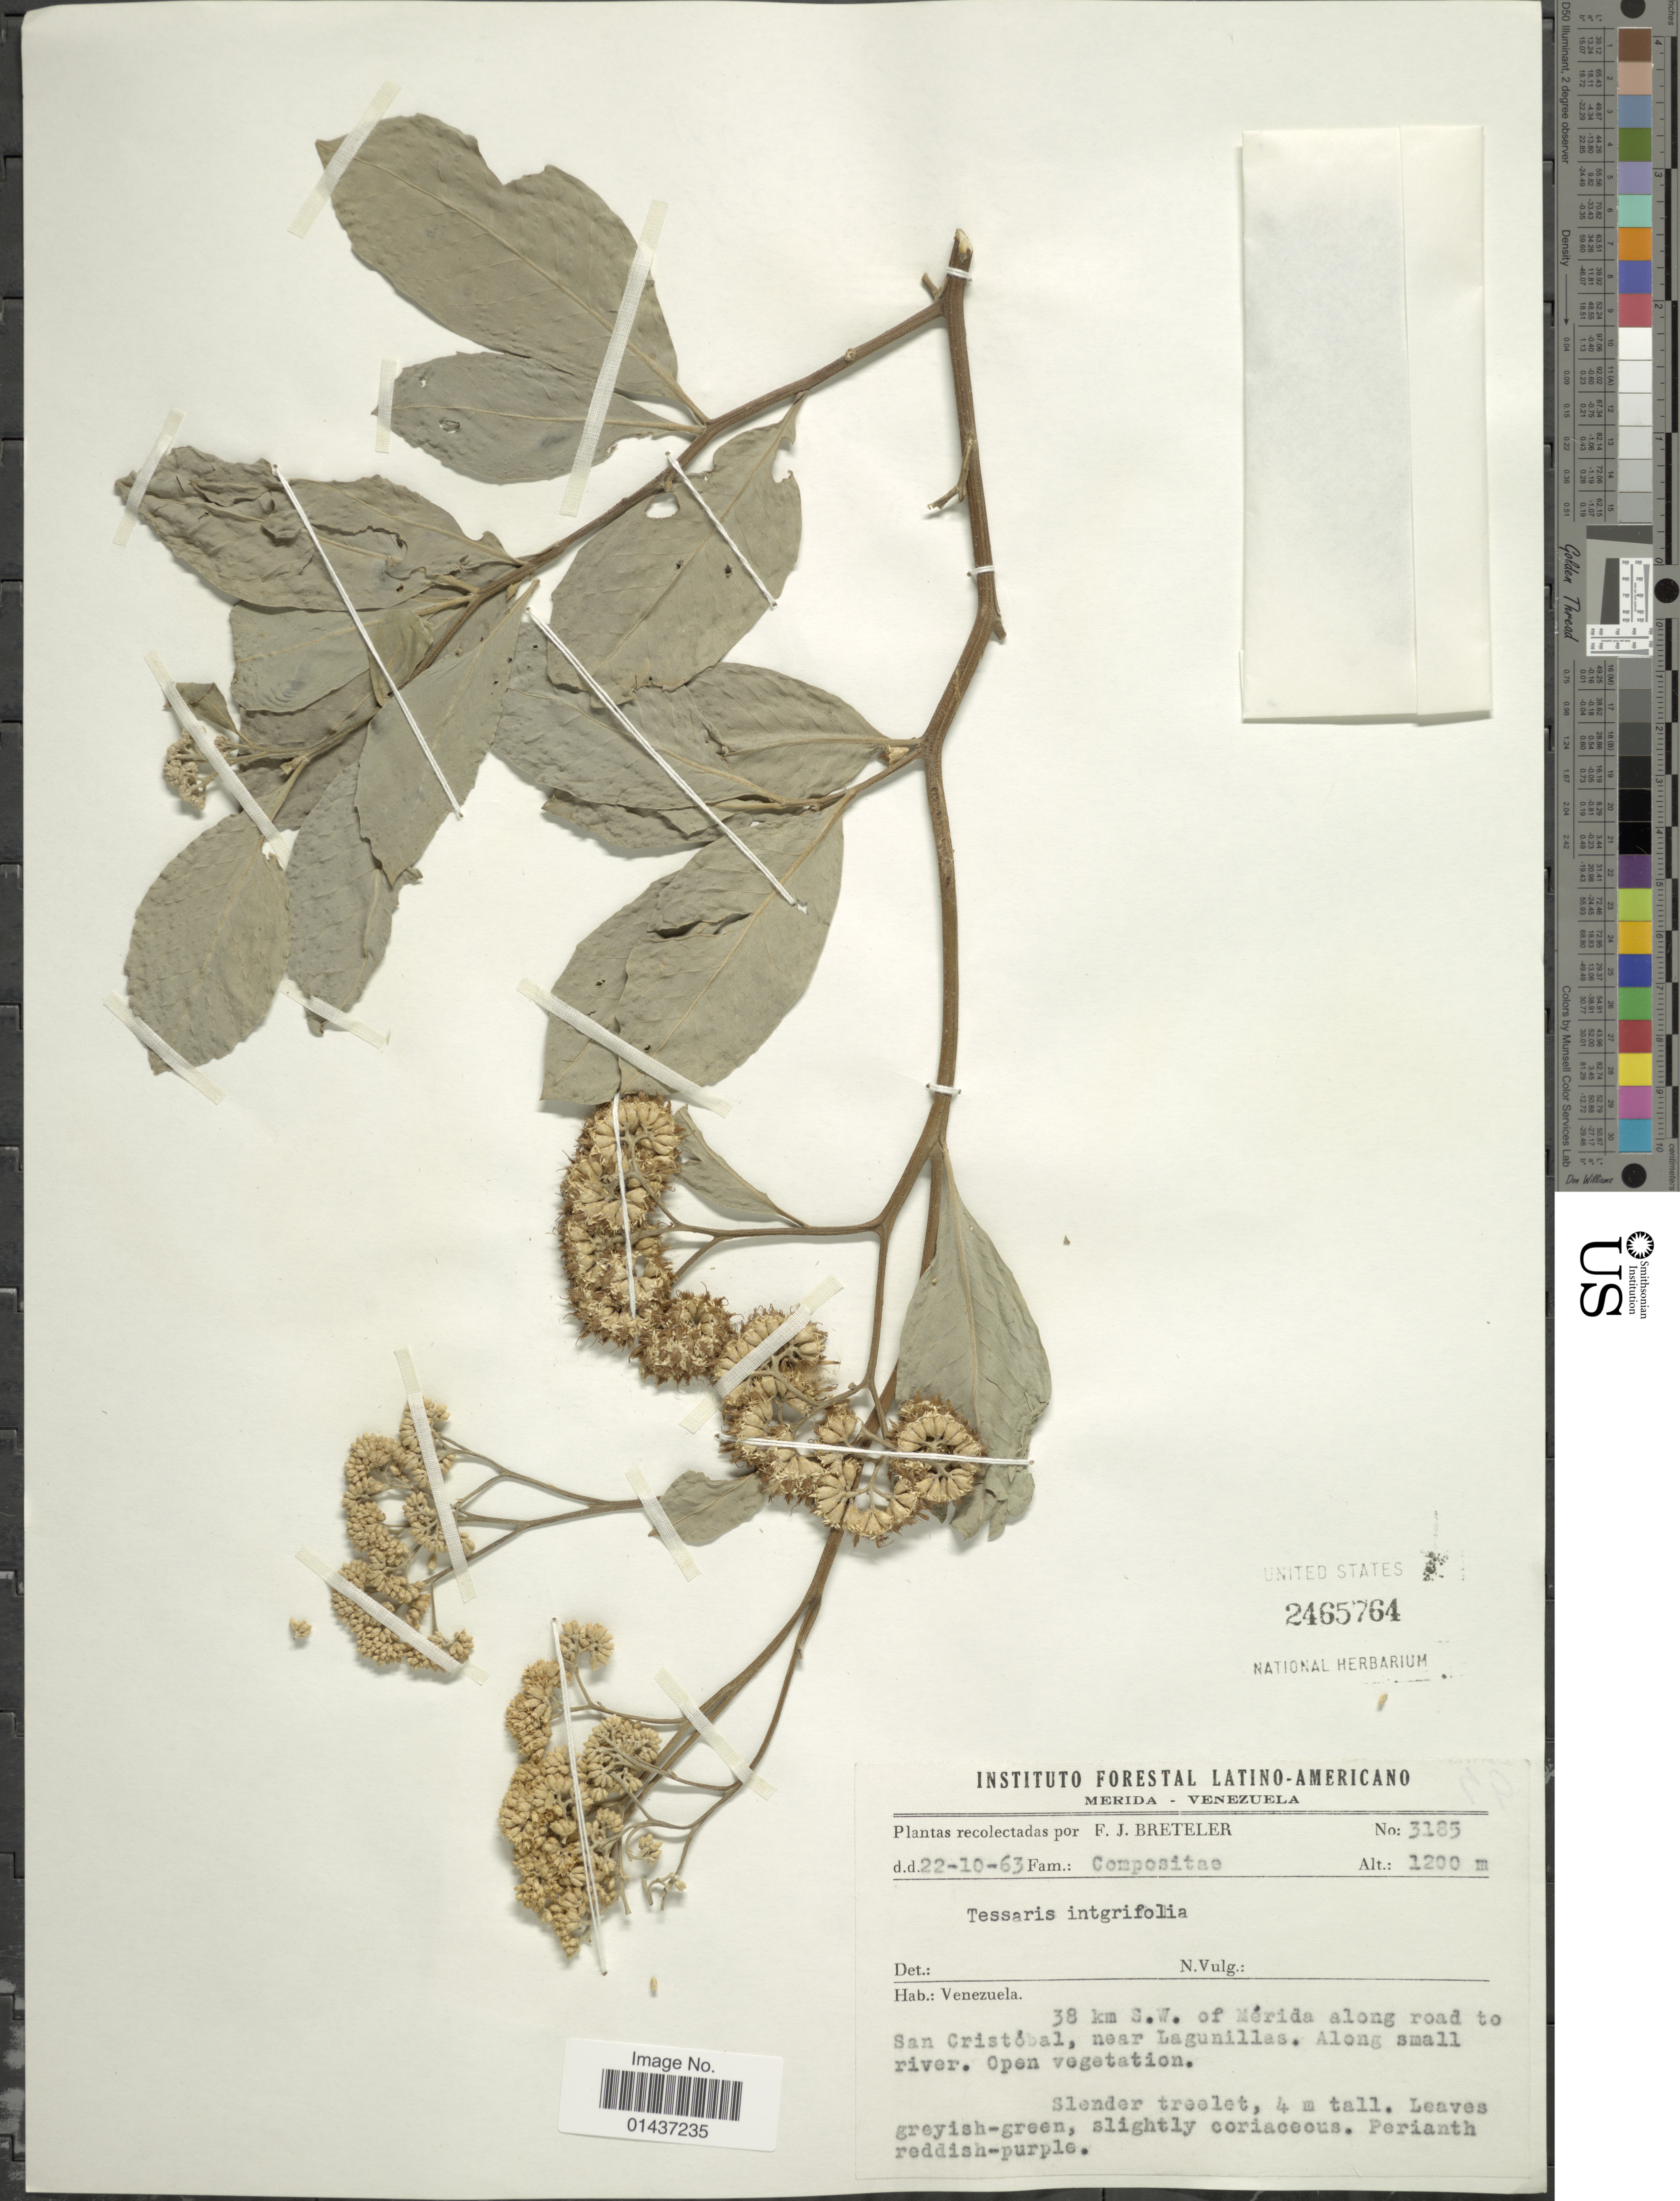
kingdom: Plantae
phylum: Tracheophyta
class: Magnoliopsida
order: Asterales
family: Asteraceae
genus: Tessaria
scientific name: Tessaria integrifolia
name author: Ruiz & Pav.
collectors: F. J. Breteler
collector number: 3185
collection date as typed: Transcribed d/m/y: 22/10/63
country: Venezuela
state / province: Mérida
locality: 38 km S.W. of Mérida along road to San Cristóbal, near Lagunillas. Along small river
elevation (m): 1200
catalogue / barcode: US 2465764